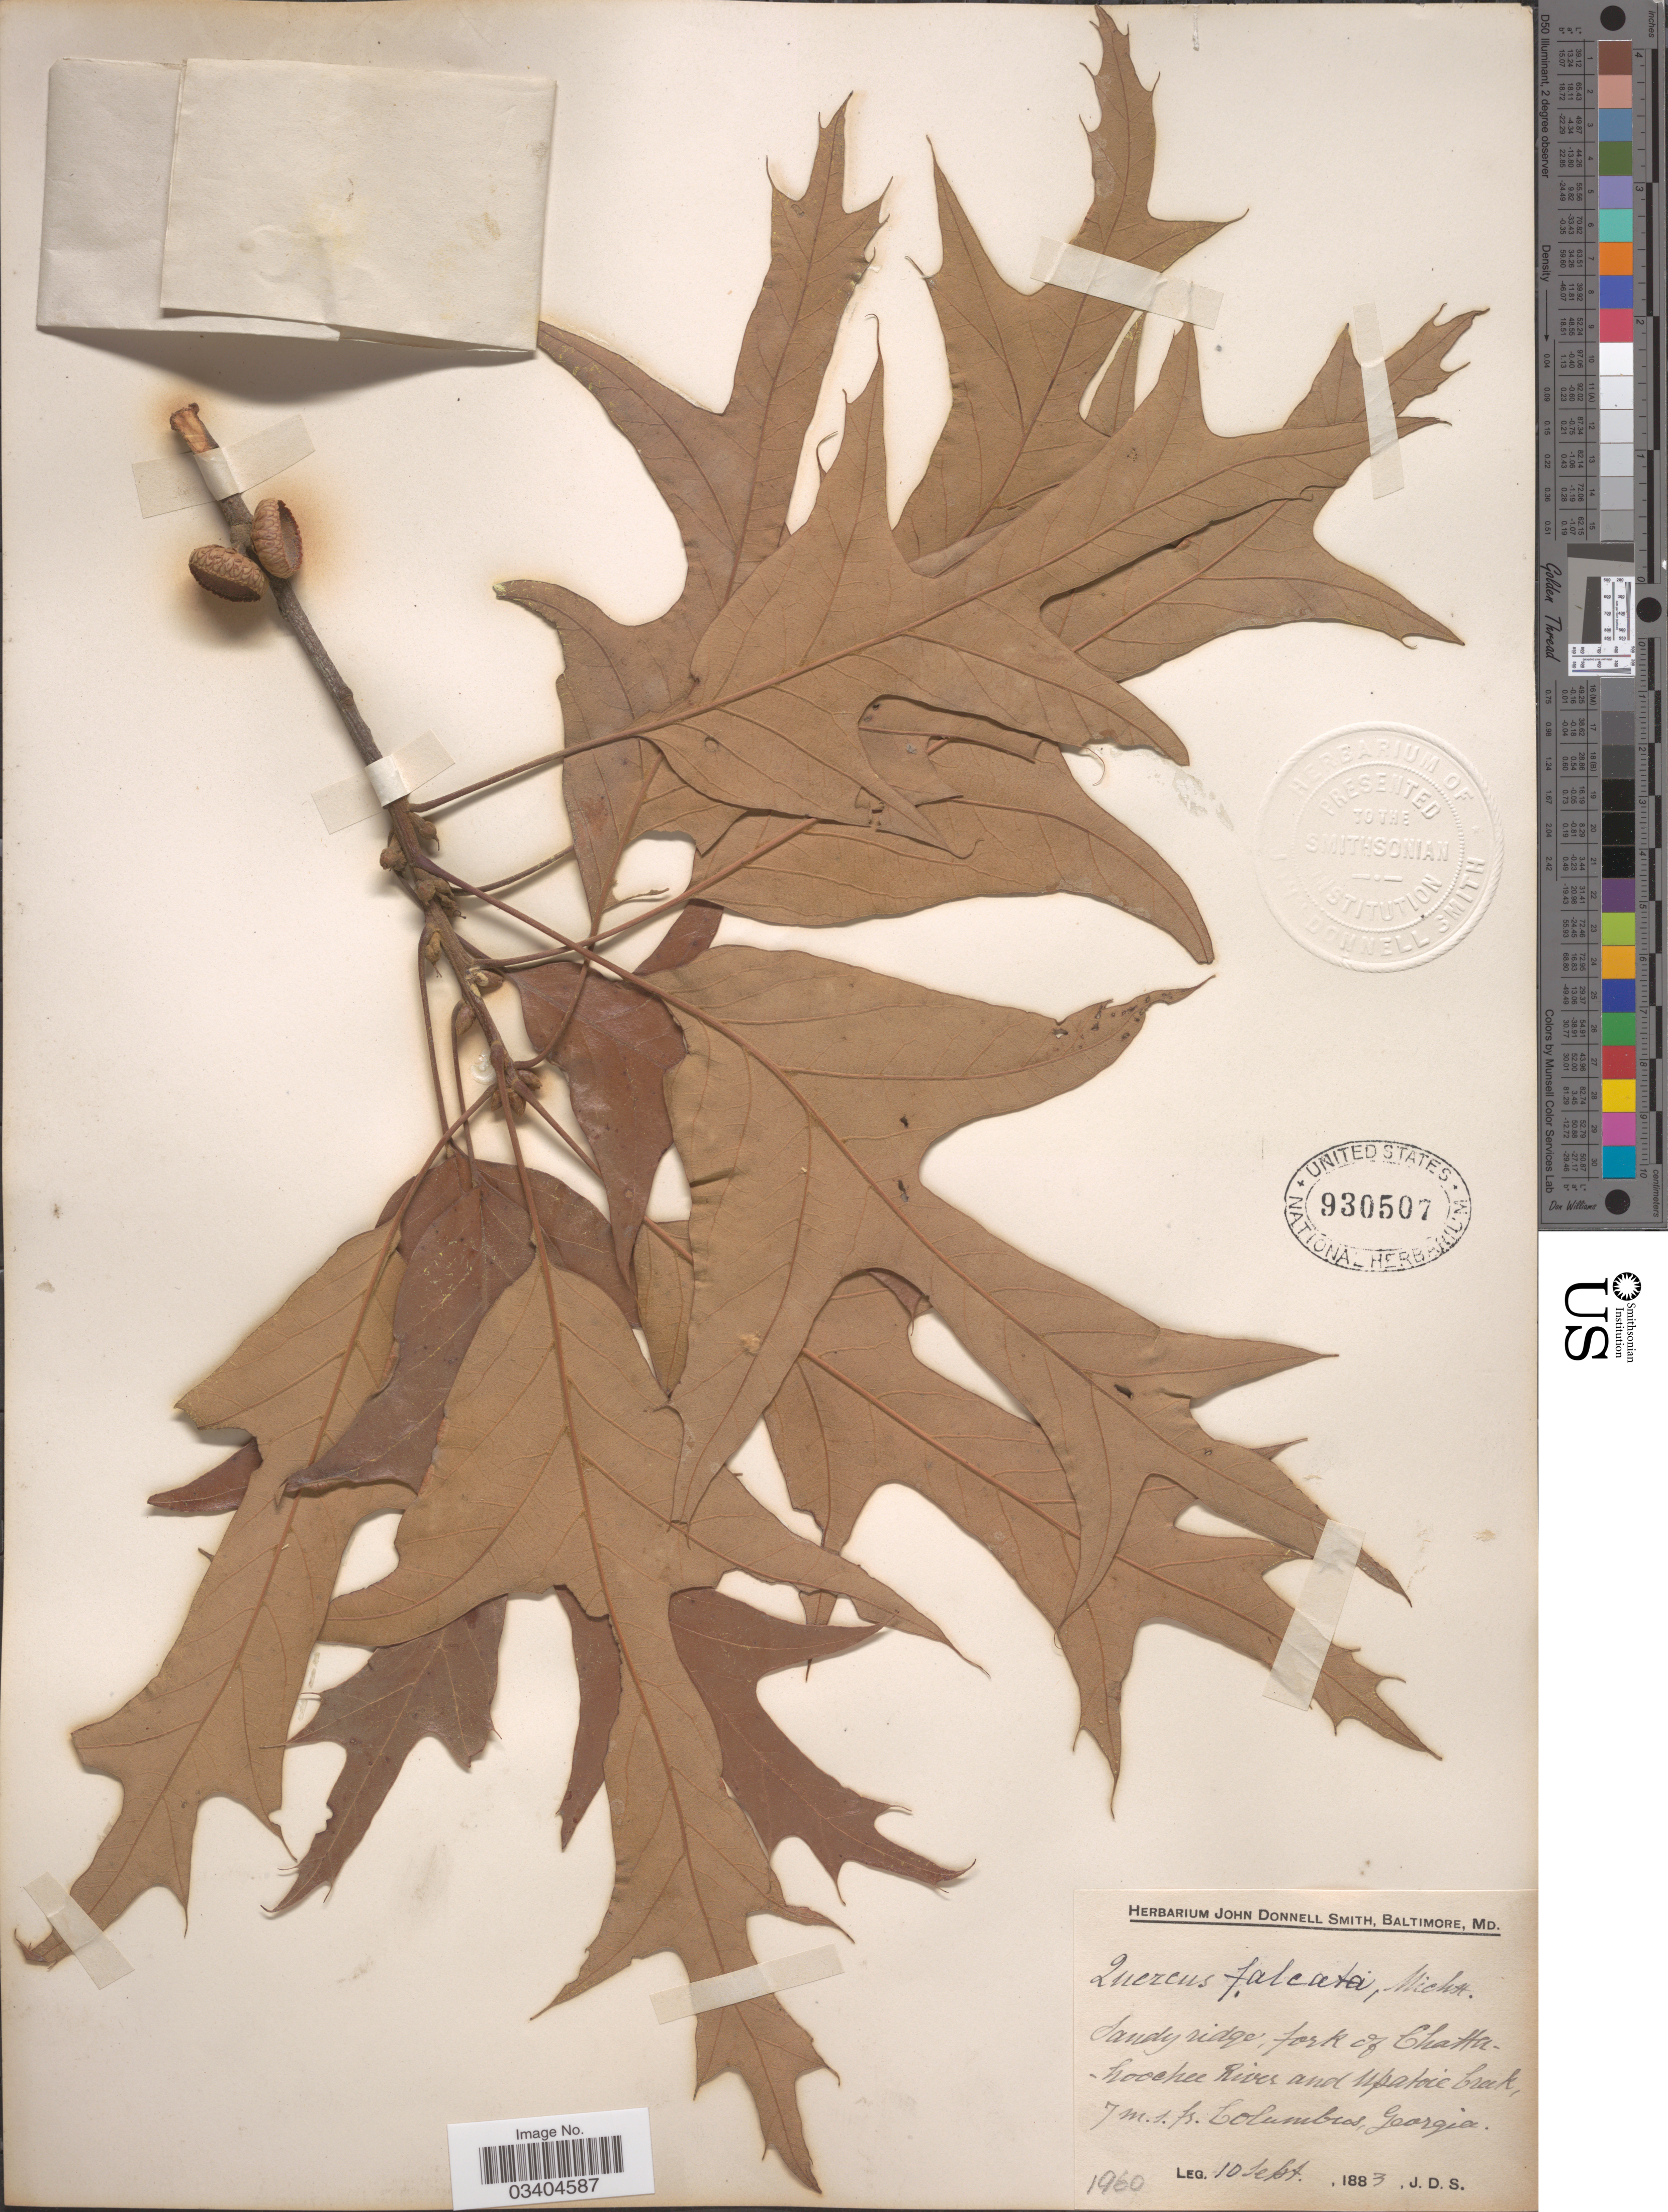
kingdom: Plantae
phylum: Tracheophyta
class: Magnoliopsida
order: Fagales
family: Fagaceae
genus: Quercus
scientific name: Quercus falcata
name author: Michx.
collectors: J. Donnell Smith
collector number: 1960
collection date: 1883-09-10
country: United States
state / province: Georgia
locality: Sandy ridge, fork of Chattahoochee River and Upatoie Creek, 7 m.s. fr. Columbus.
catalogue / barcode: US 930507